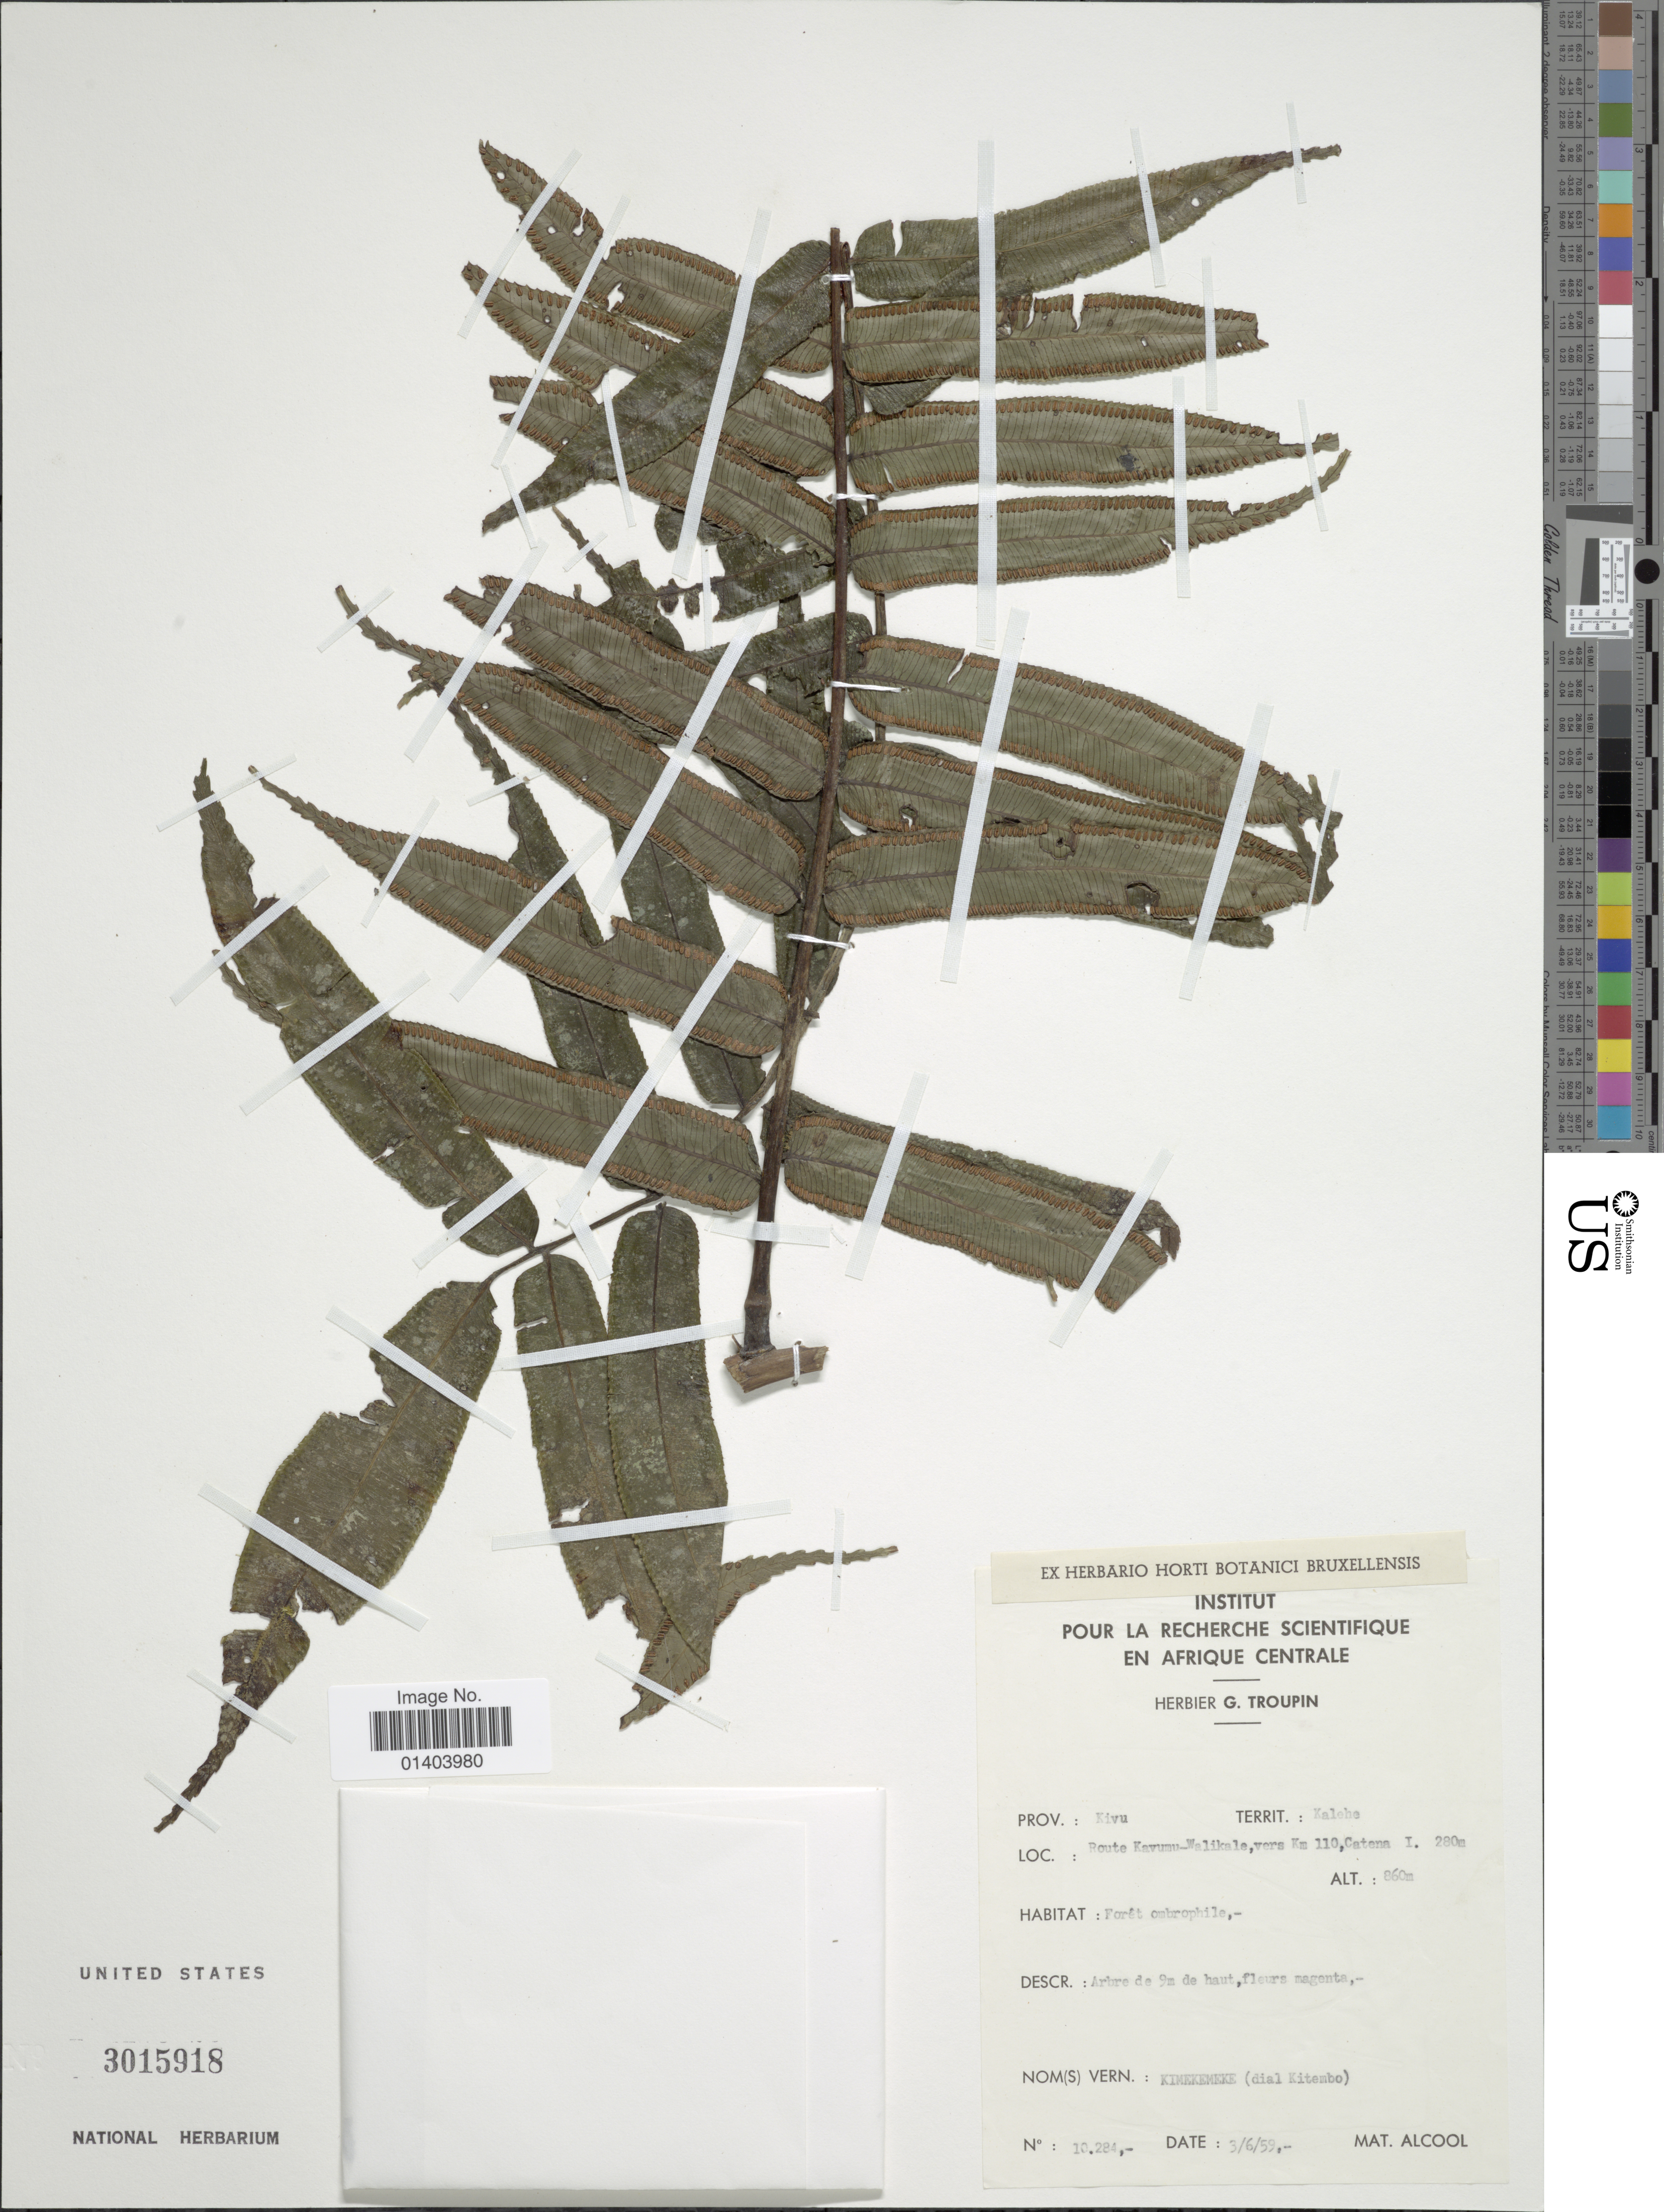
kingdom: Plantae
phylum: Tracheophyta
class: Polypodiopsida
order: Marattiales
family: Marattiaceae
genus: Ptisana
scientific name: Ptisana fraxinea var. fraxinea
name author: (Sm.) Murdock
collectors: ex herb. G. Troupin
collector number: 10284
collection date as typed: Transcribed d/m/y: 3/6/59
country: Congo, Democratic Republic of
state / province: Sud-Kivu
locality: Prov. Kivu, Territ: Kalehe, Route Kavumu-Walikale, vers Km 110, Catena I 280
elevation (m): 860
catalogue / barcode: US 3015918